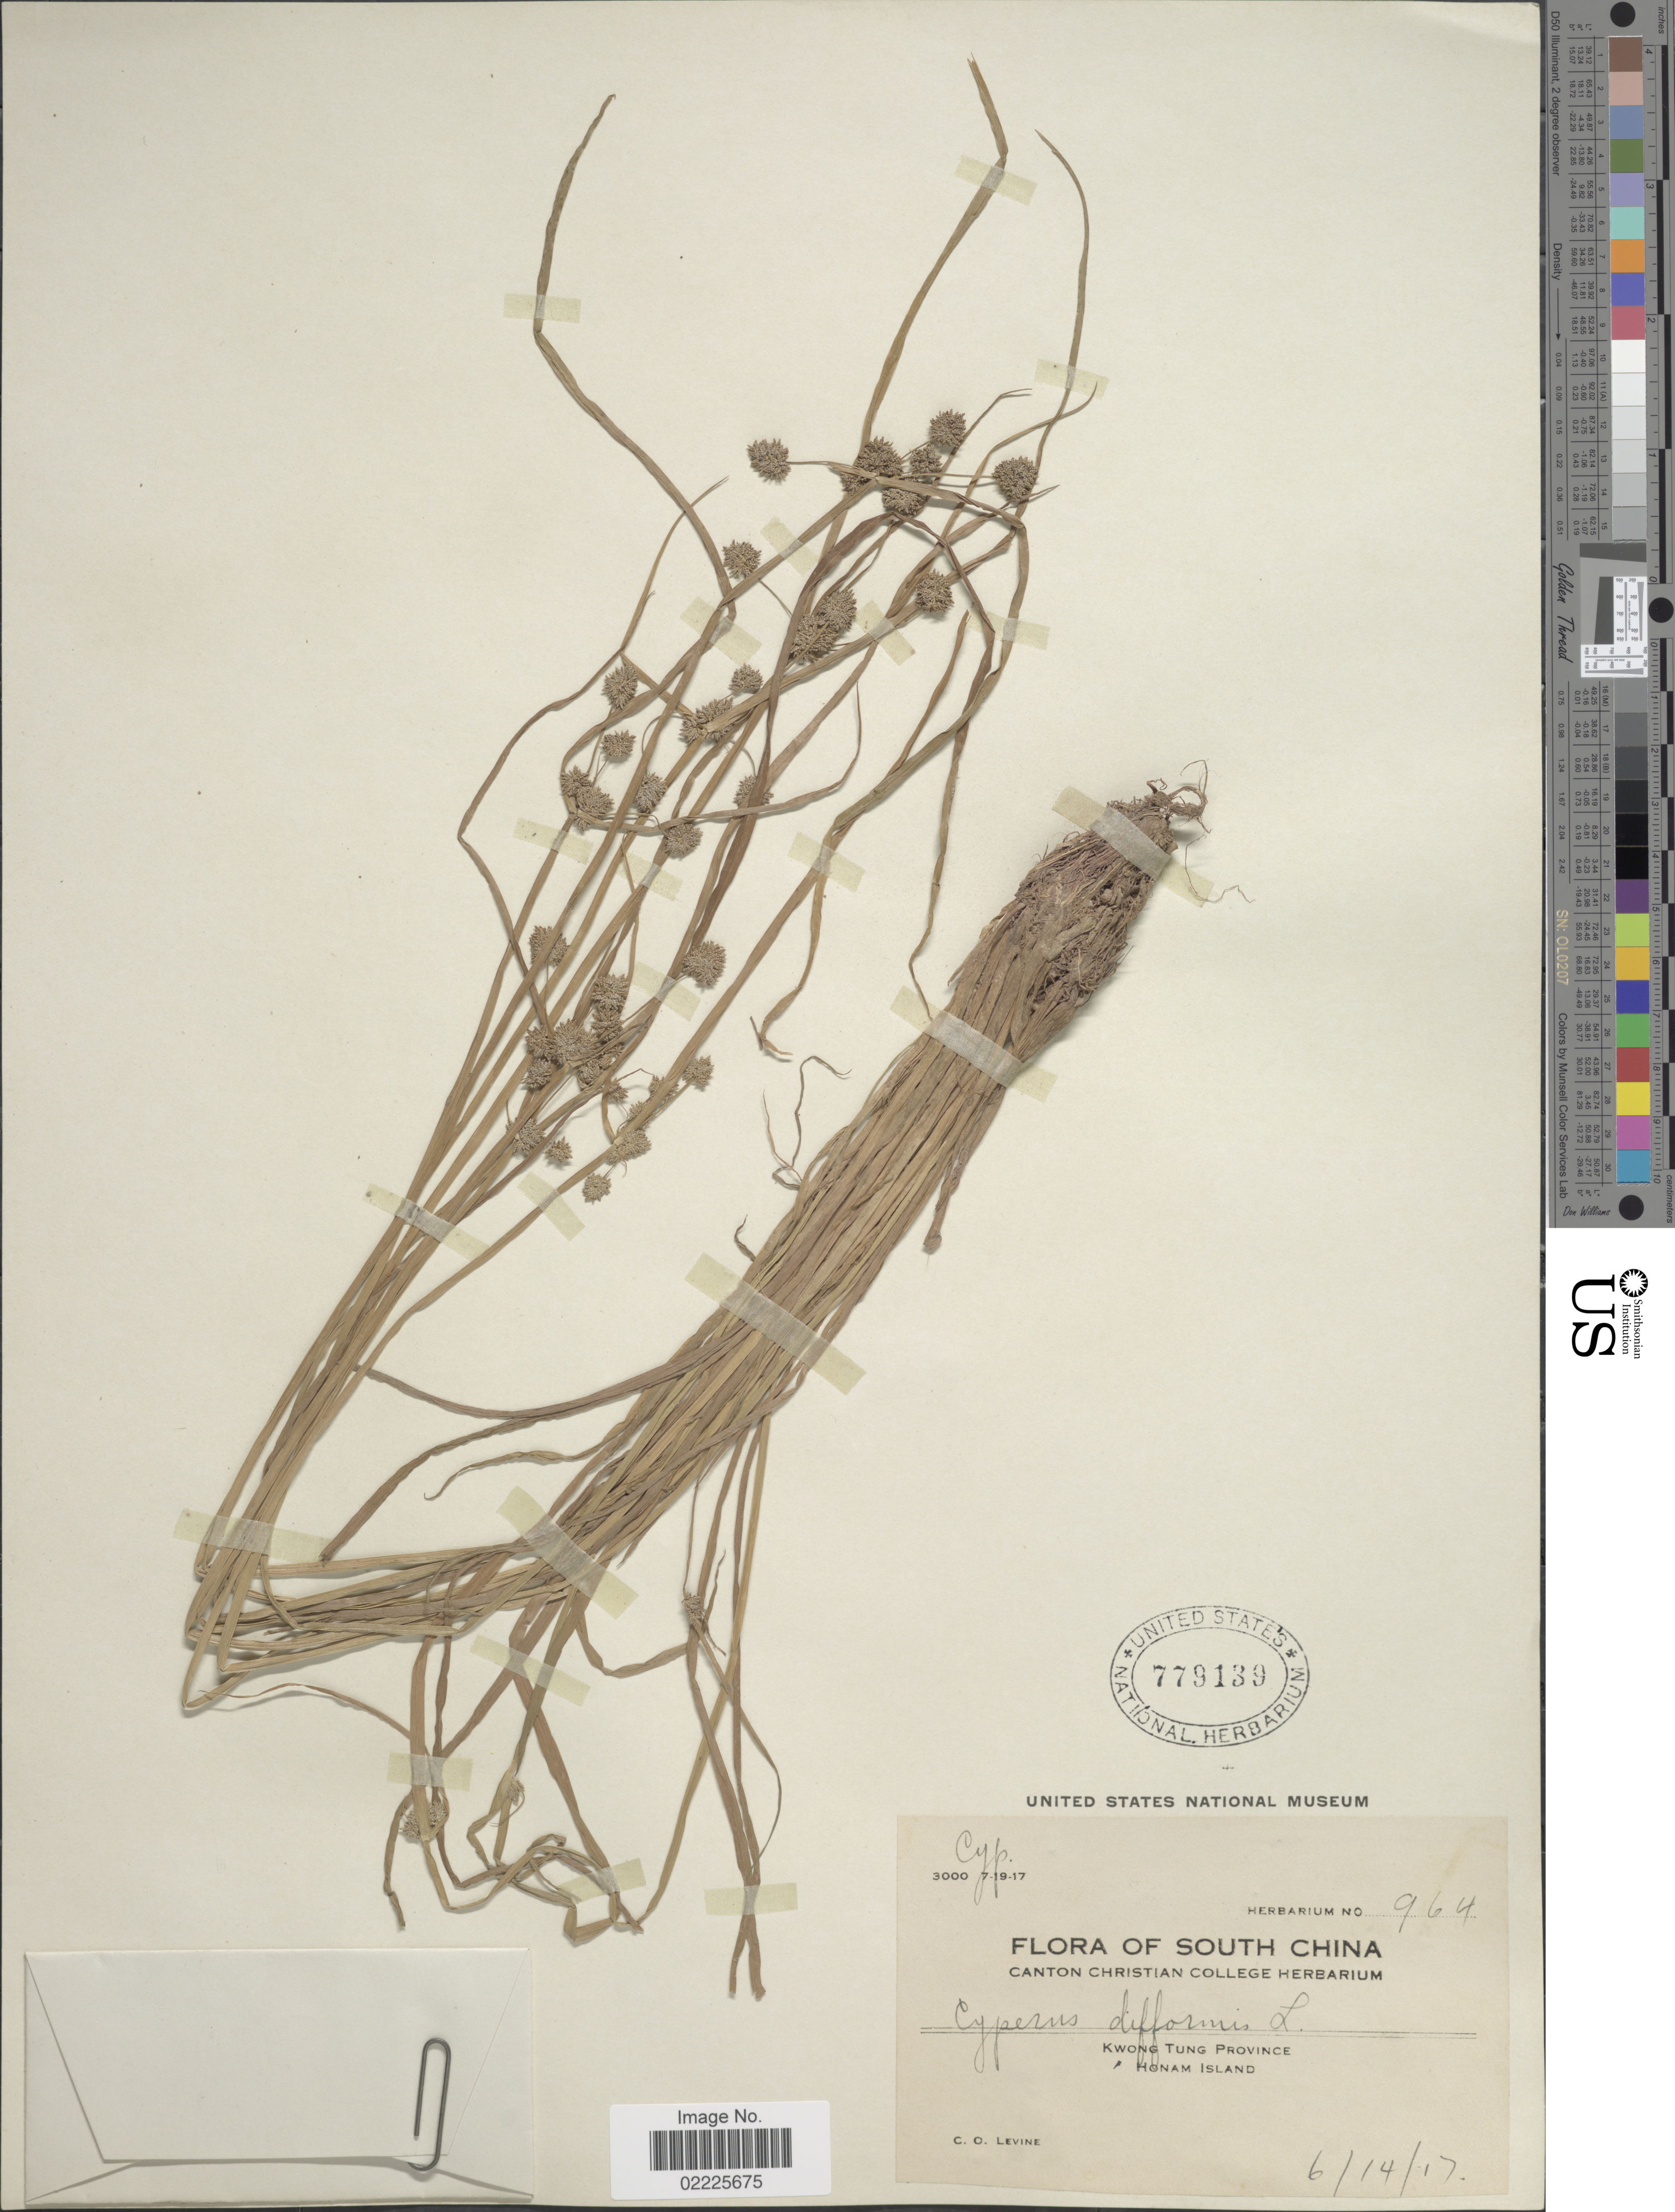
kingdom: Plantae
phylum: Tracheophyta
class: Liliopsida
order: Poales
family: Cyperaceae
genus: Cyperus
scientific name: Cyperus difformis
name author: L.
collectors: C. O. Levine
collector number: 964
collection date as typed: Transcribed d/m/y: 14/6/17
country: China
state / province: Guangdong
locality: Kwong Tung Province, Honam Island.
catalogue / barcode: US 779139